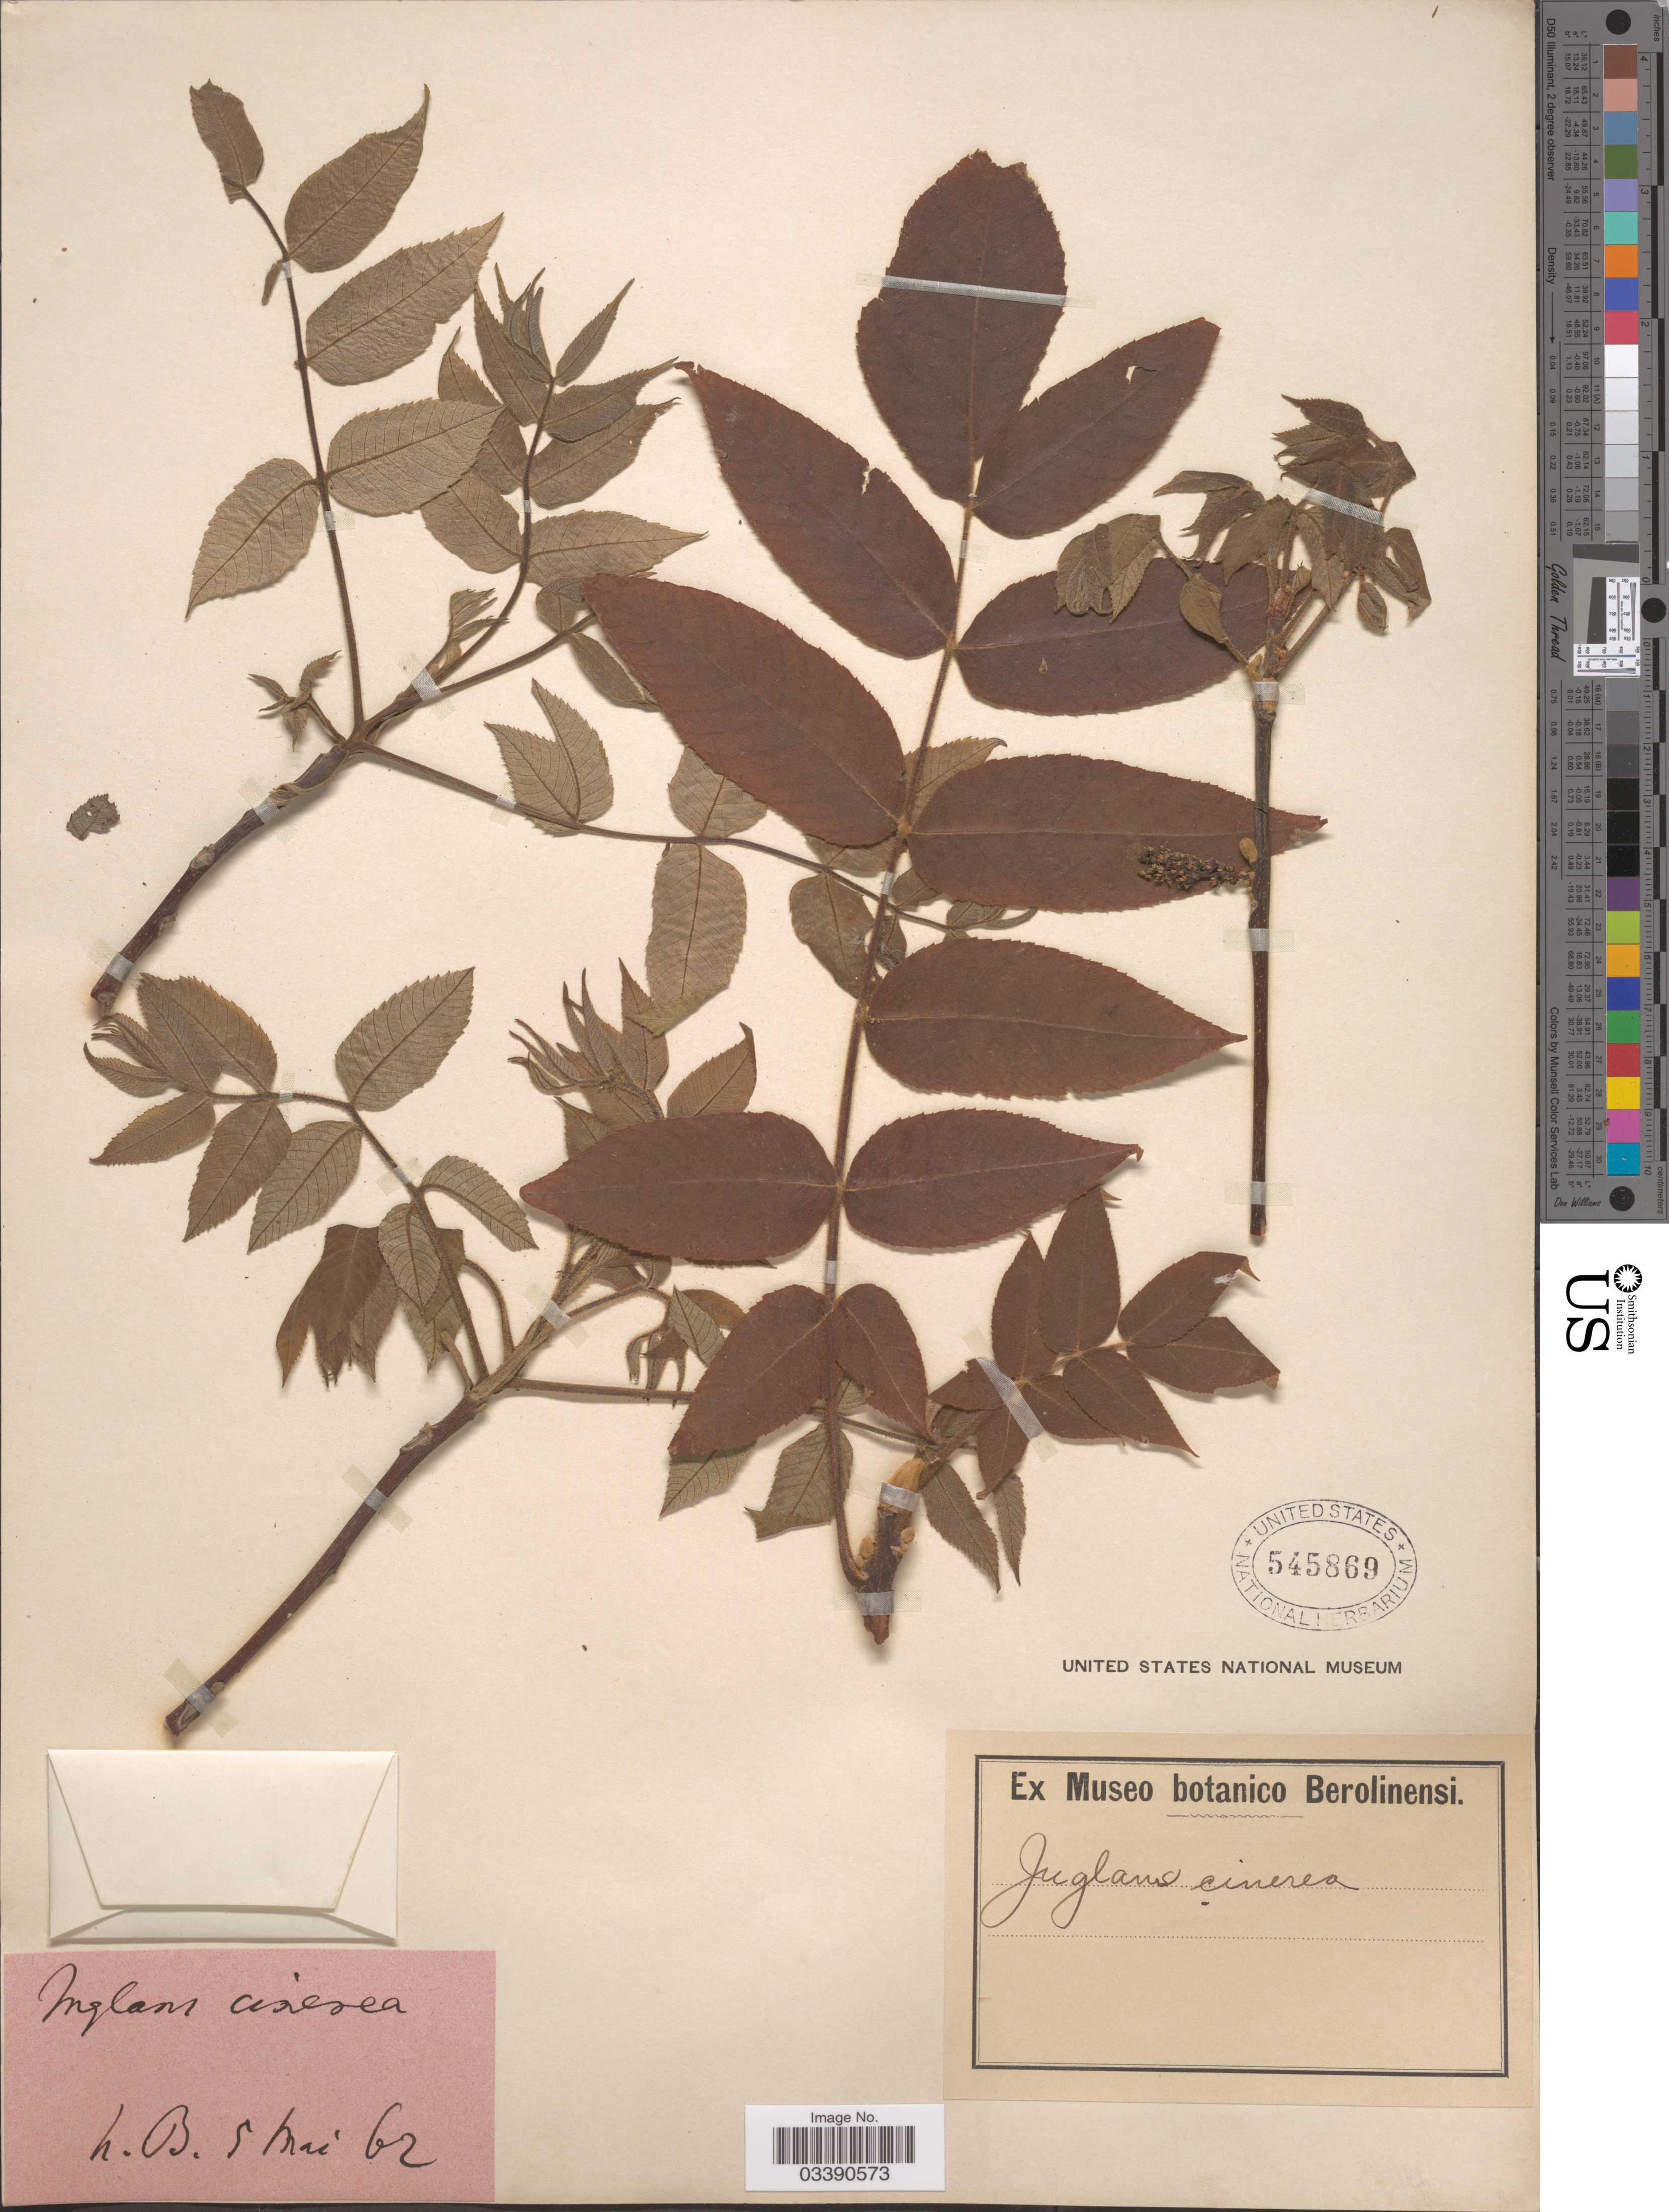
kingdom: Plantae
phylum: Tracheophyta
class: Magnoliopsida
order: Fagales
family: Juglandaceae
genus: Juglans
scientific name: Juglans cinerea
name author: L.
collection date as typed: Transcribed d/m/y: 5/5/62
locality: H. B.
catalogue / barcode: US 545869